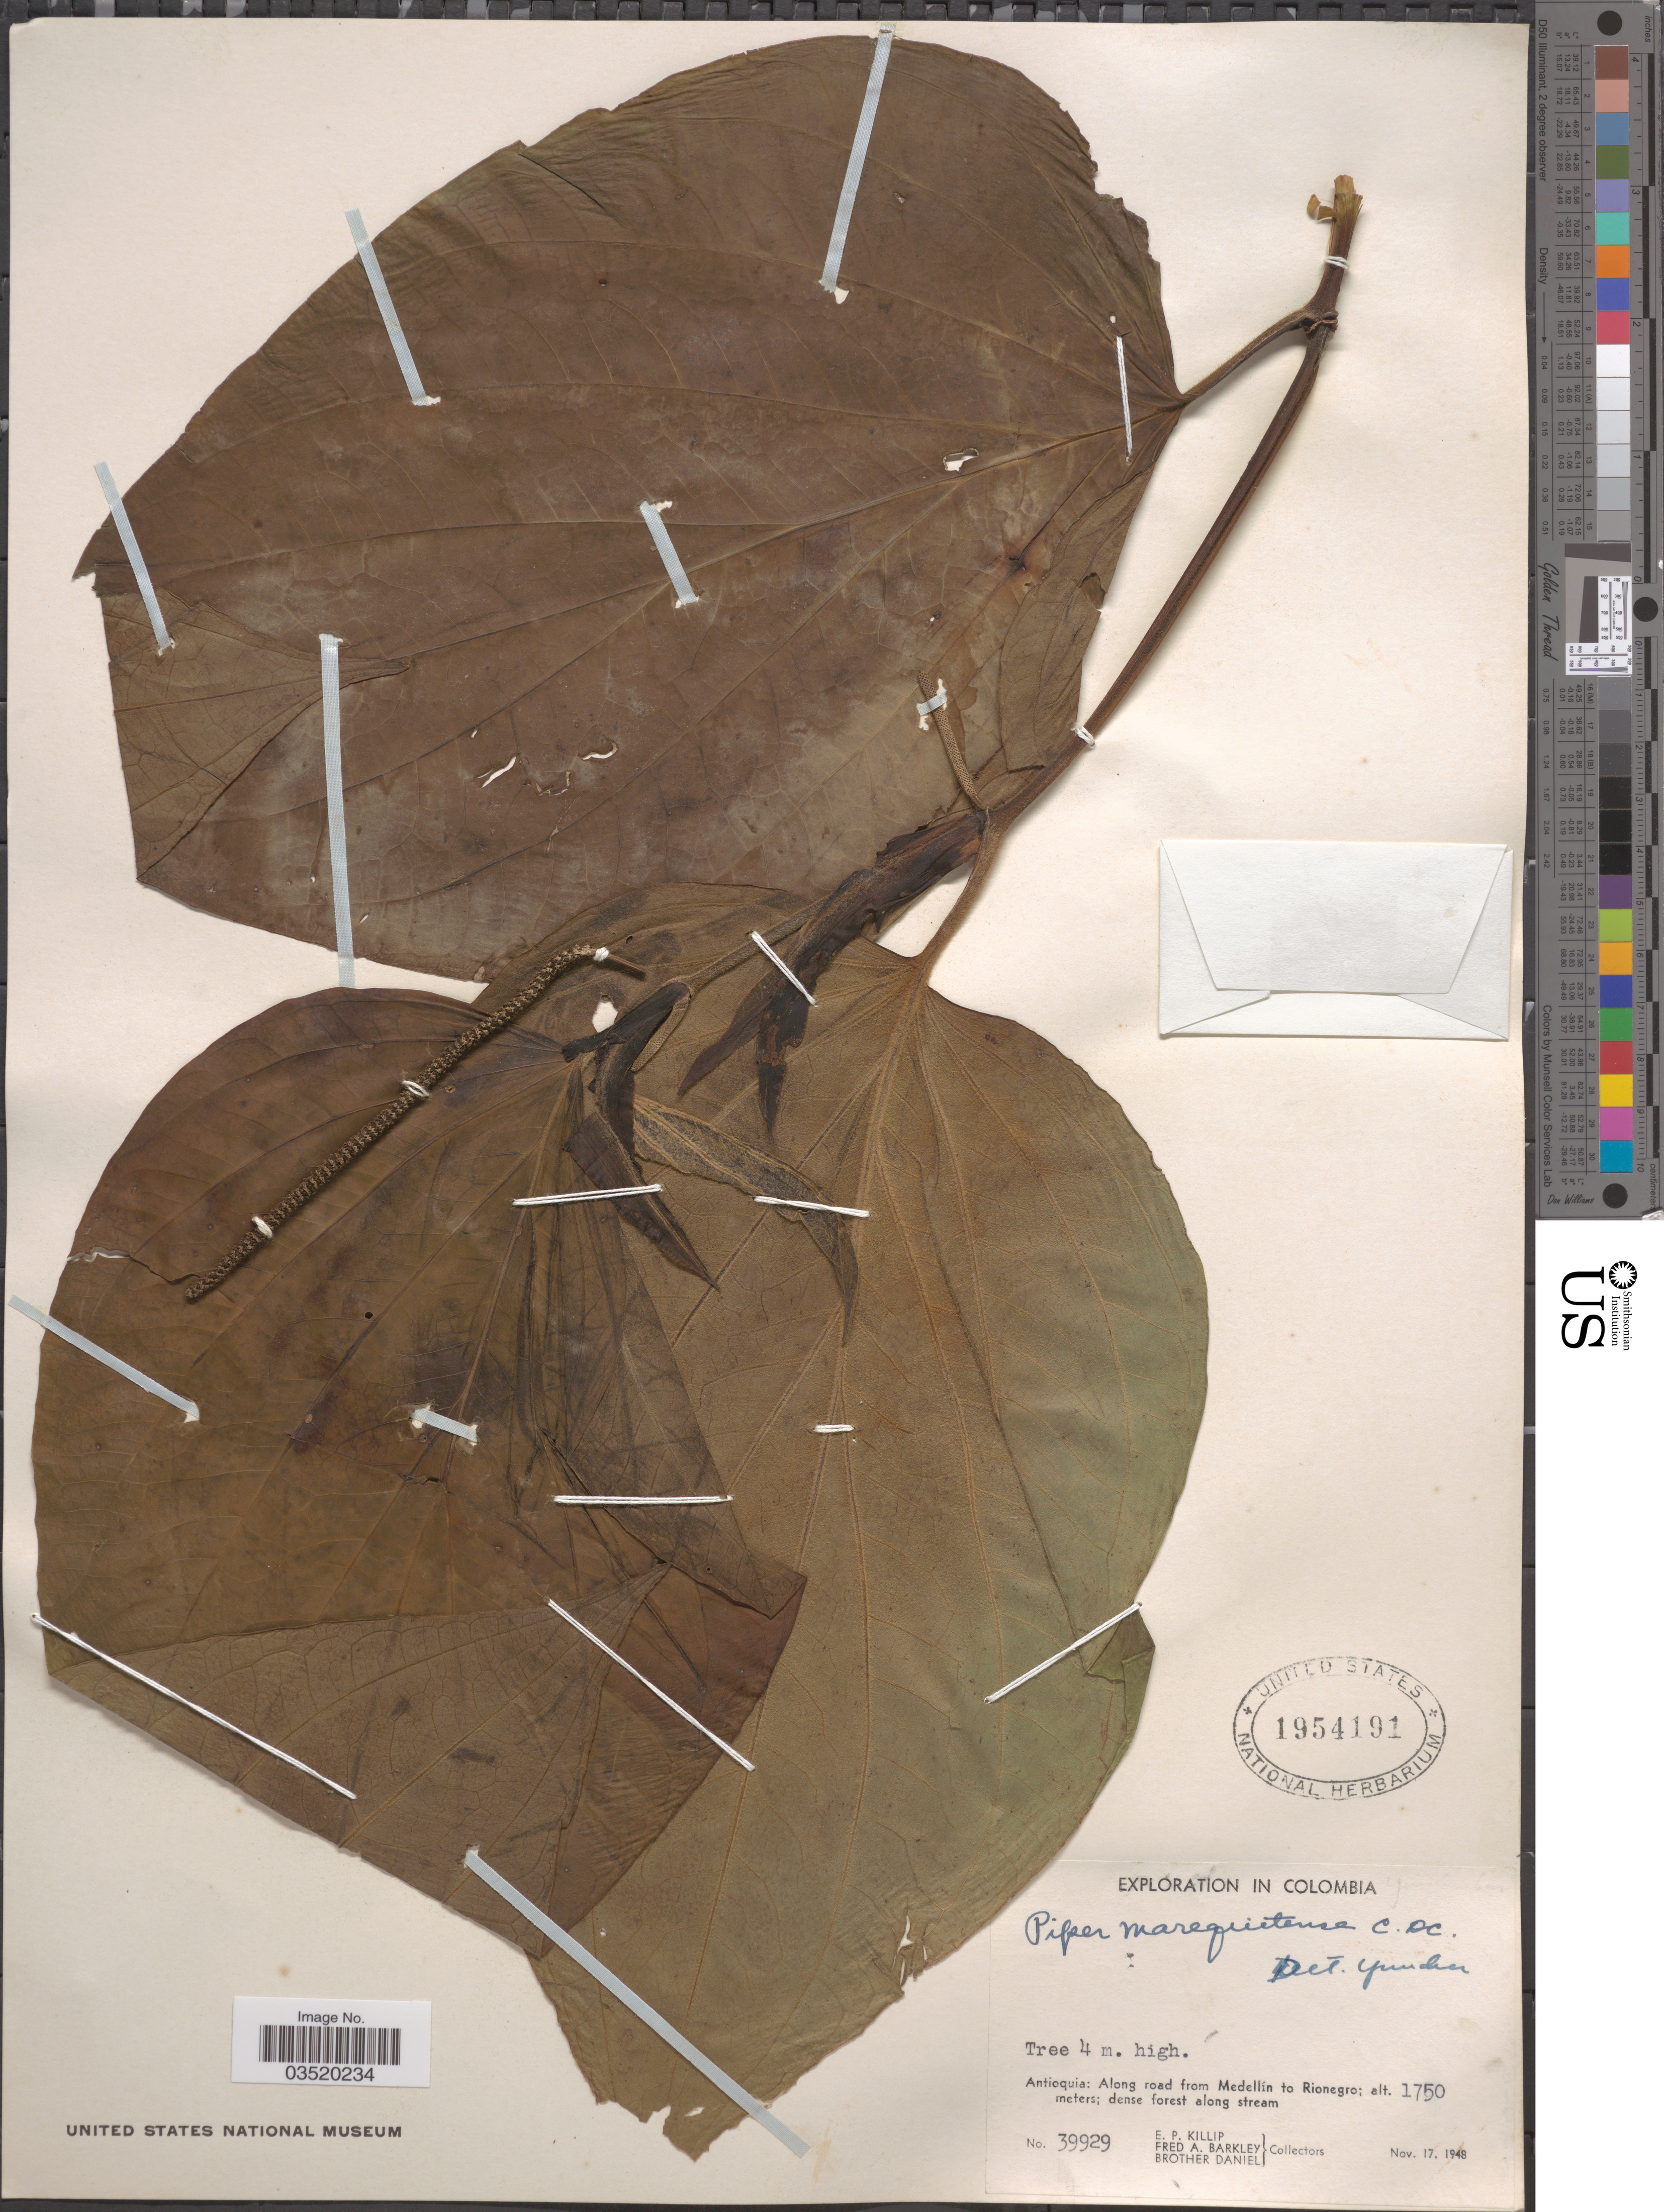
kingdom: Plantae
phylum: Tracheophyta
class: Magnoliopsida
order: Piperales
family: Piperaceae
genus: Piper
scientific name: Piper marequitense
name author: C. DC.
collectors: E. P. Killip, F. A. Barkley & Bro. Daniel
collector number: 39929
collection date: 1948-11-17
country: Colombia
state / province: Antioquia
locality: Antioquia: Along road from Medellín to Rionegro.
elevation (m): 1750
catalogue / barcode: US 1954191